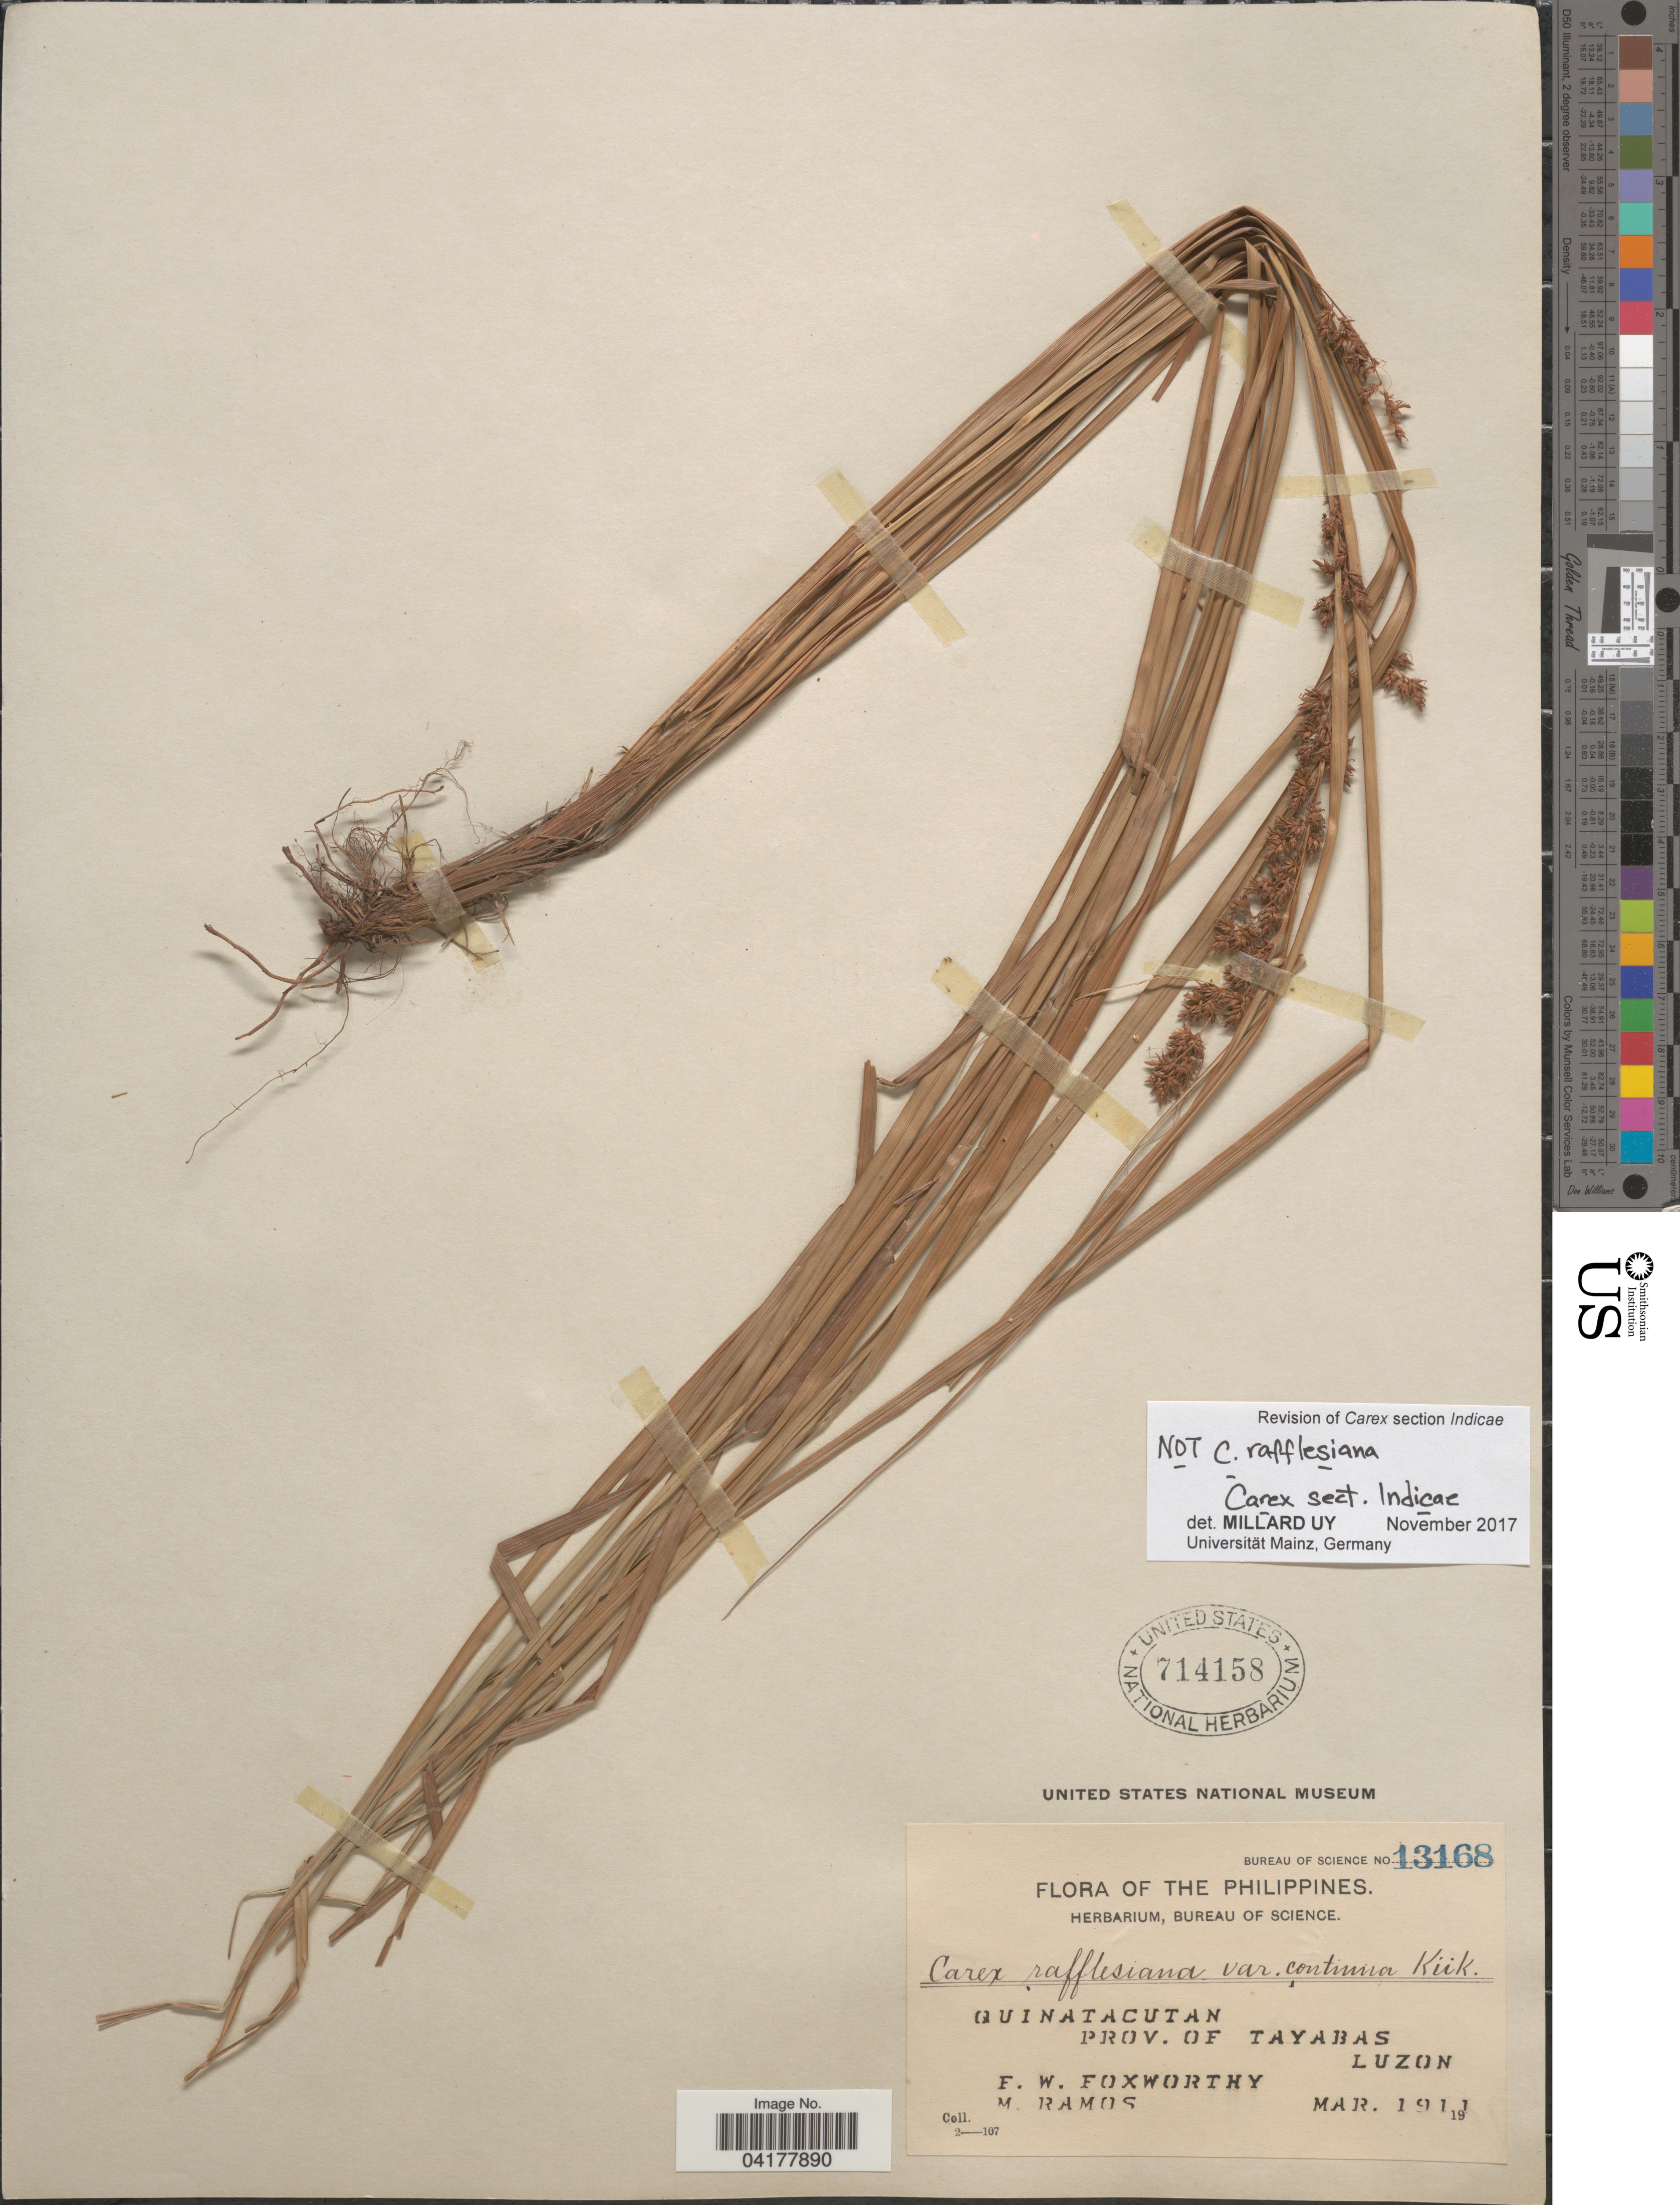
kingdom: Plantae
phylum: Tracheophyta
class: Liliopsida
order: Poales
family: Cyperaceae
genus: Carex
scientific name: Carex sp.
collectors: F. W. Foxworthy & M. Ramos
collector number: Bureau of Science 13168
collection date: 1911-03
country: Philippines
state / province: Calabarzon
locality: Quinatacutan. Prov. of Tayabas. Luzon.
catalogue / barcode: US 714158